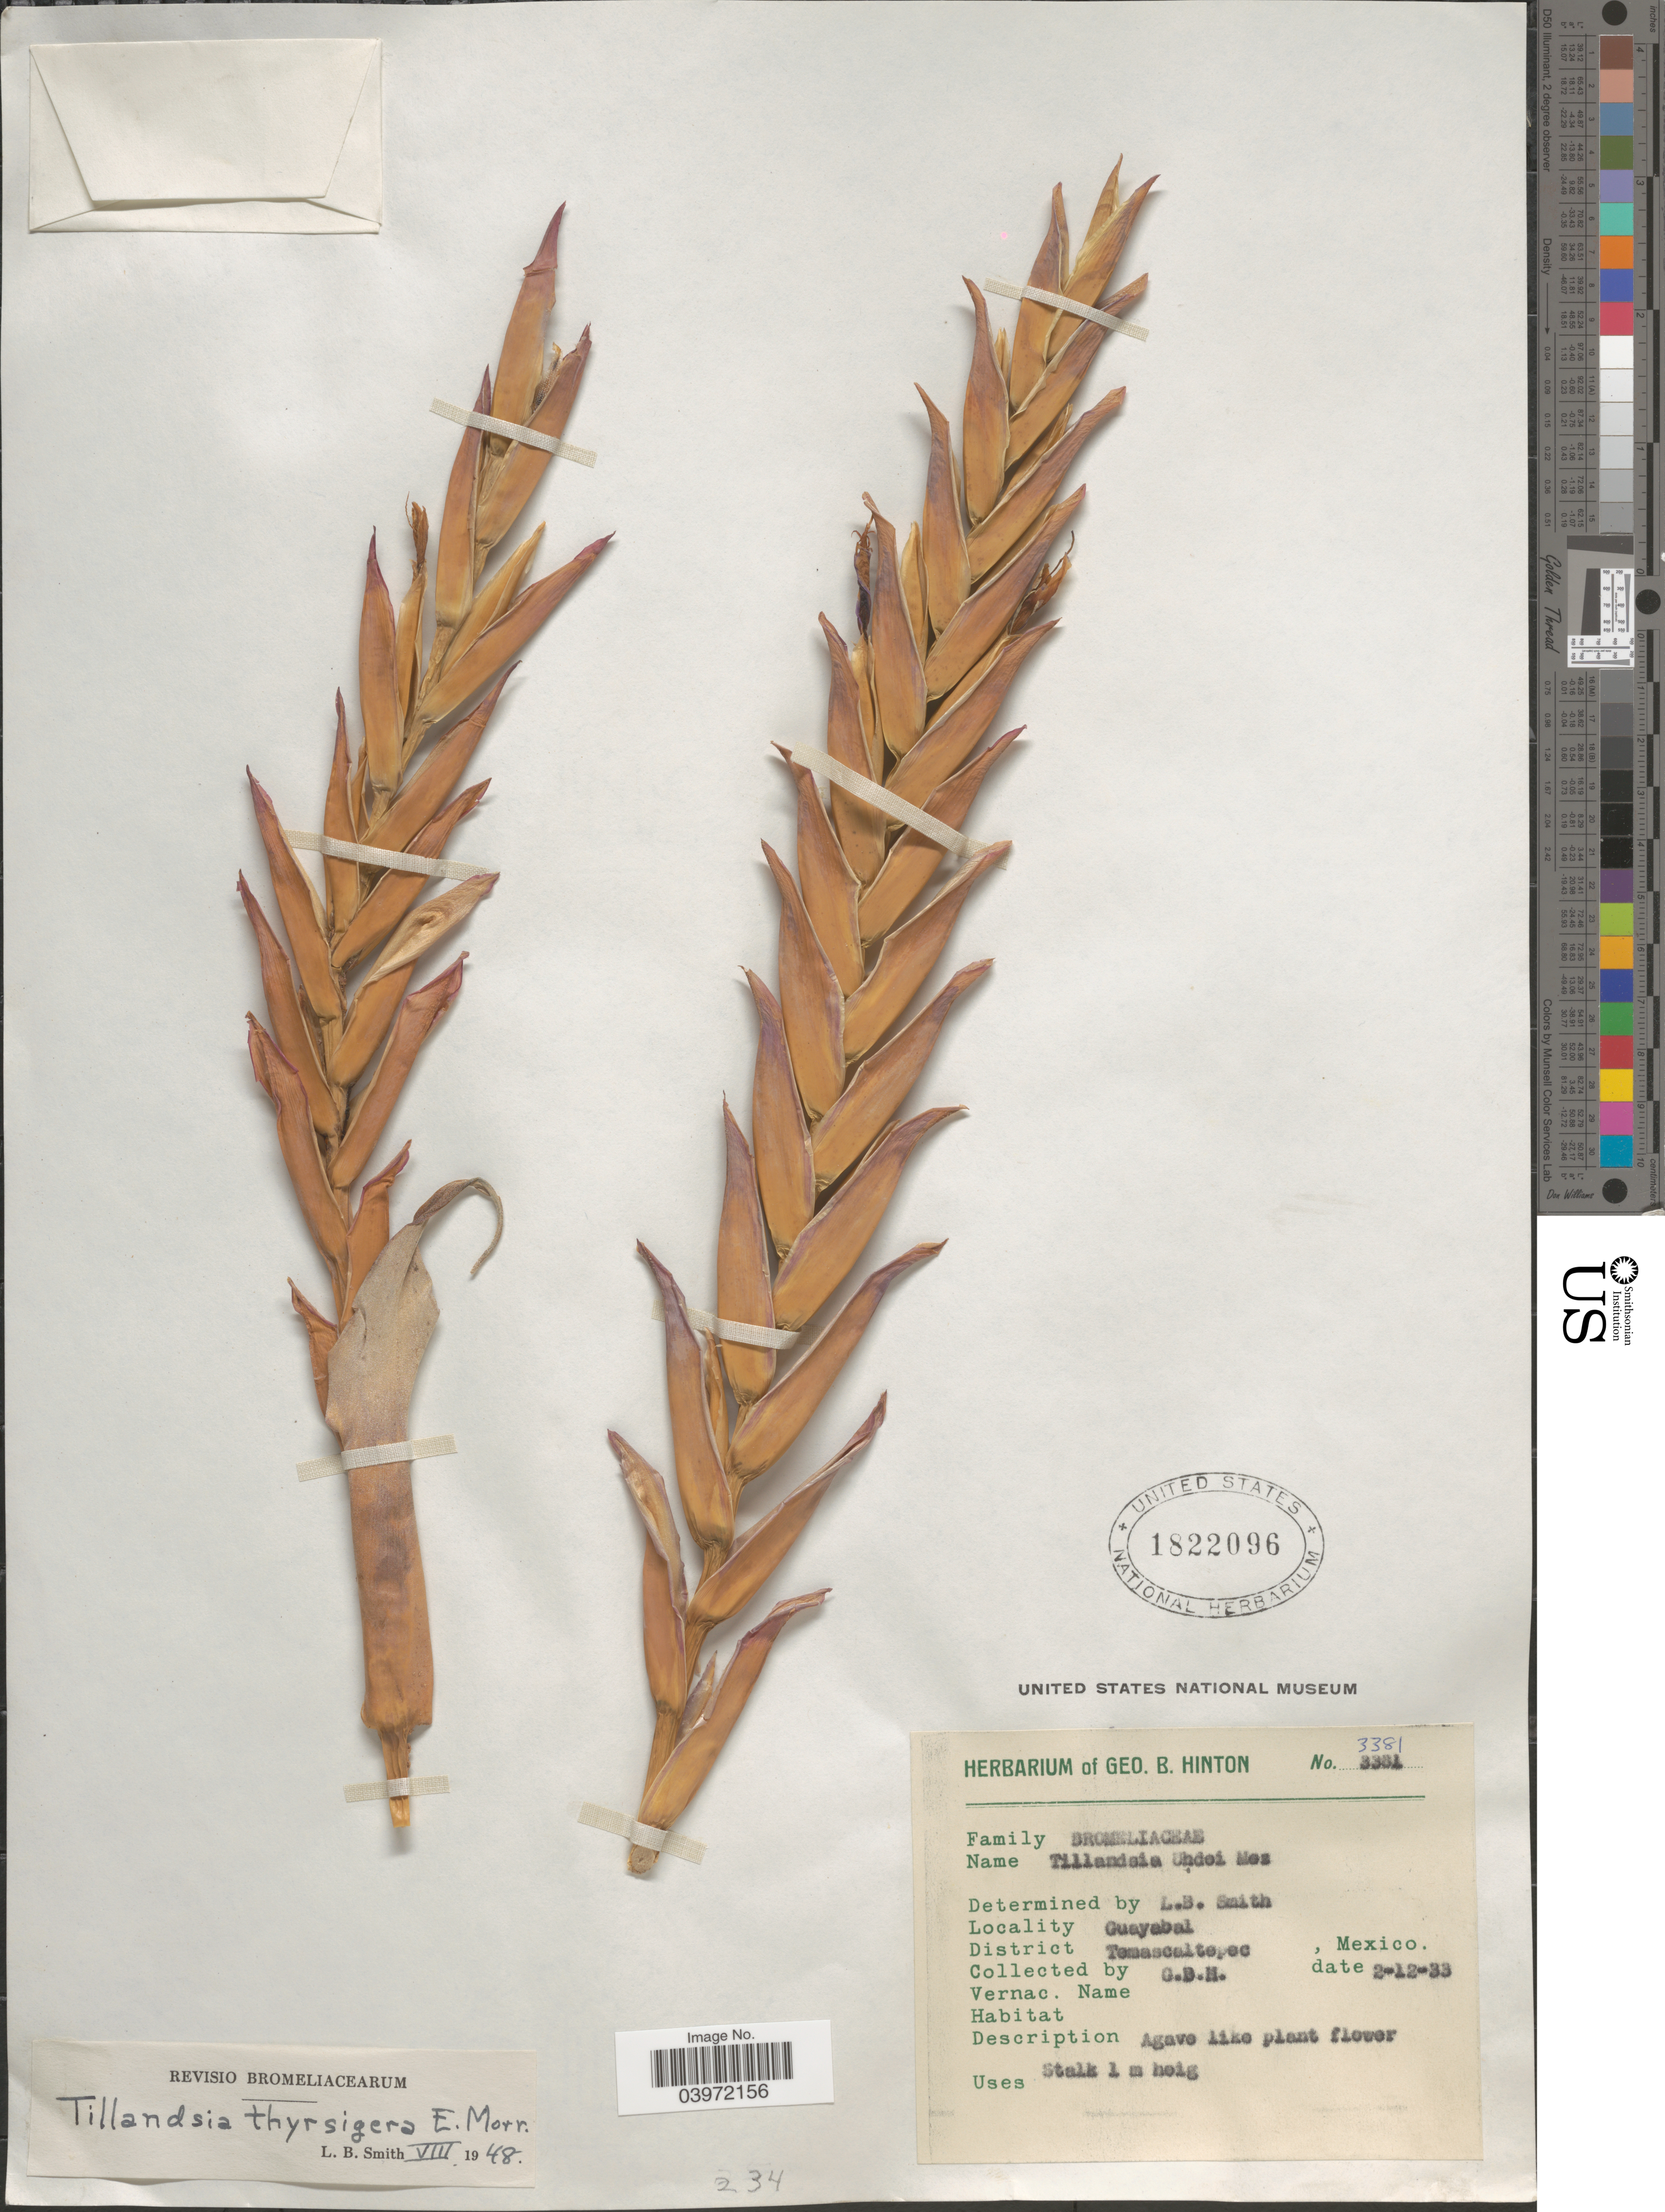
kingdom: Plantae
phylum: Tracheophyta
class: Liliopsida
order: Poales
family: Bromeliaceae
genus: Tillandsia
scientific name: Tillandsia thyrsigera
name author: É. Morren ex Baker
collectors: G. B. Hinton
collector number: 3381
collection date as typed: Transcribed d/m/y: 2/12/33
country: Mexico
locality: Guayabal. District Temascaltepec.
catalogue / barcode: US 1822096